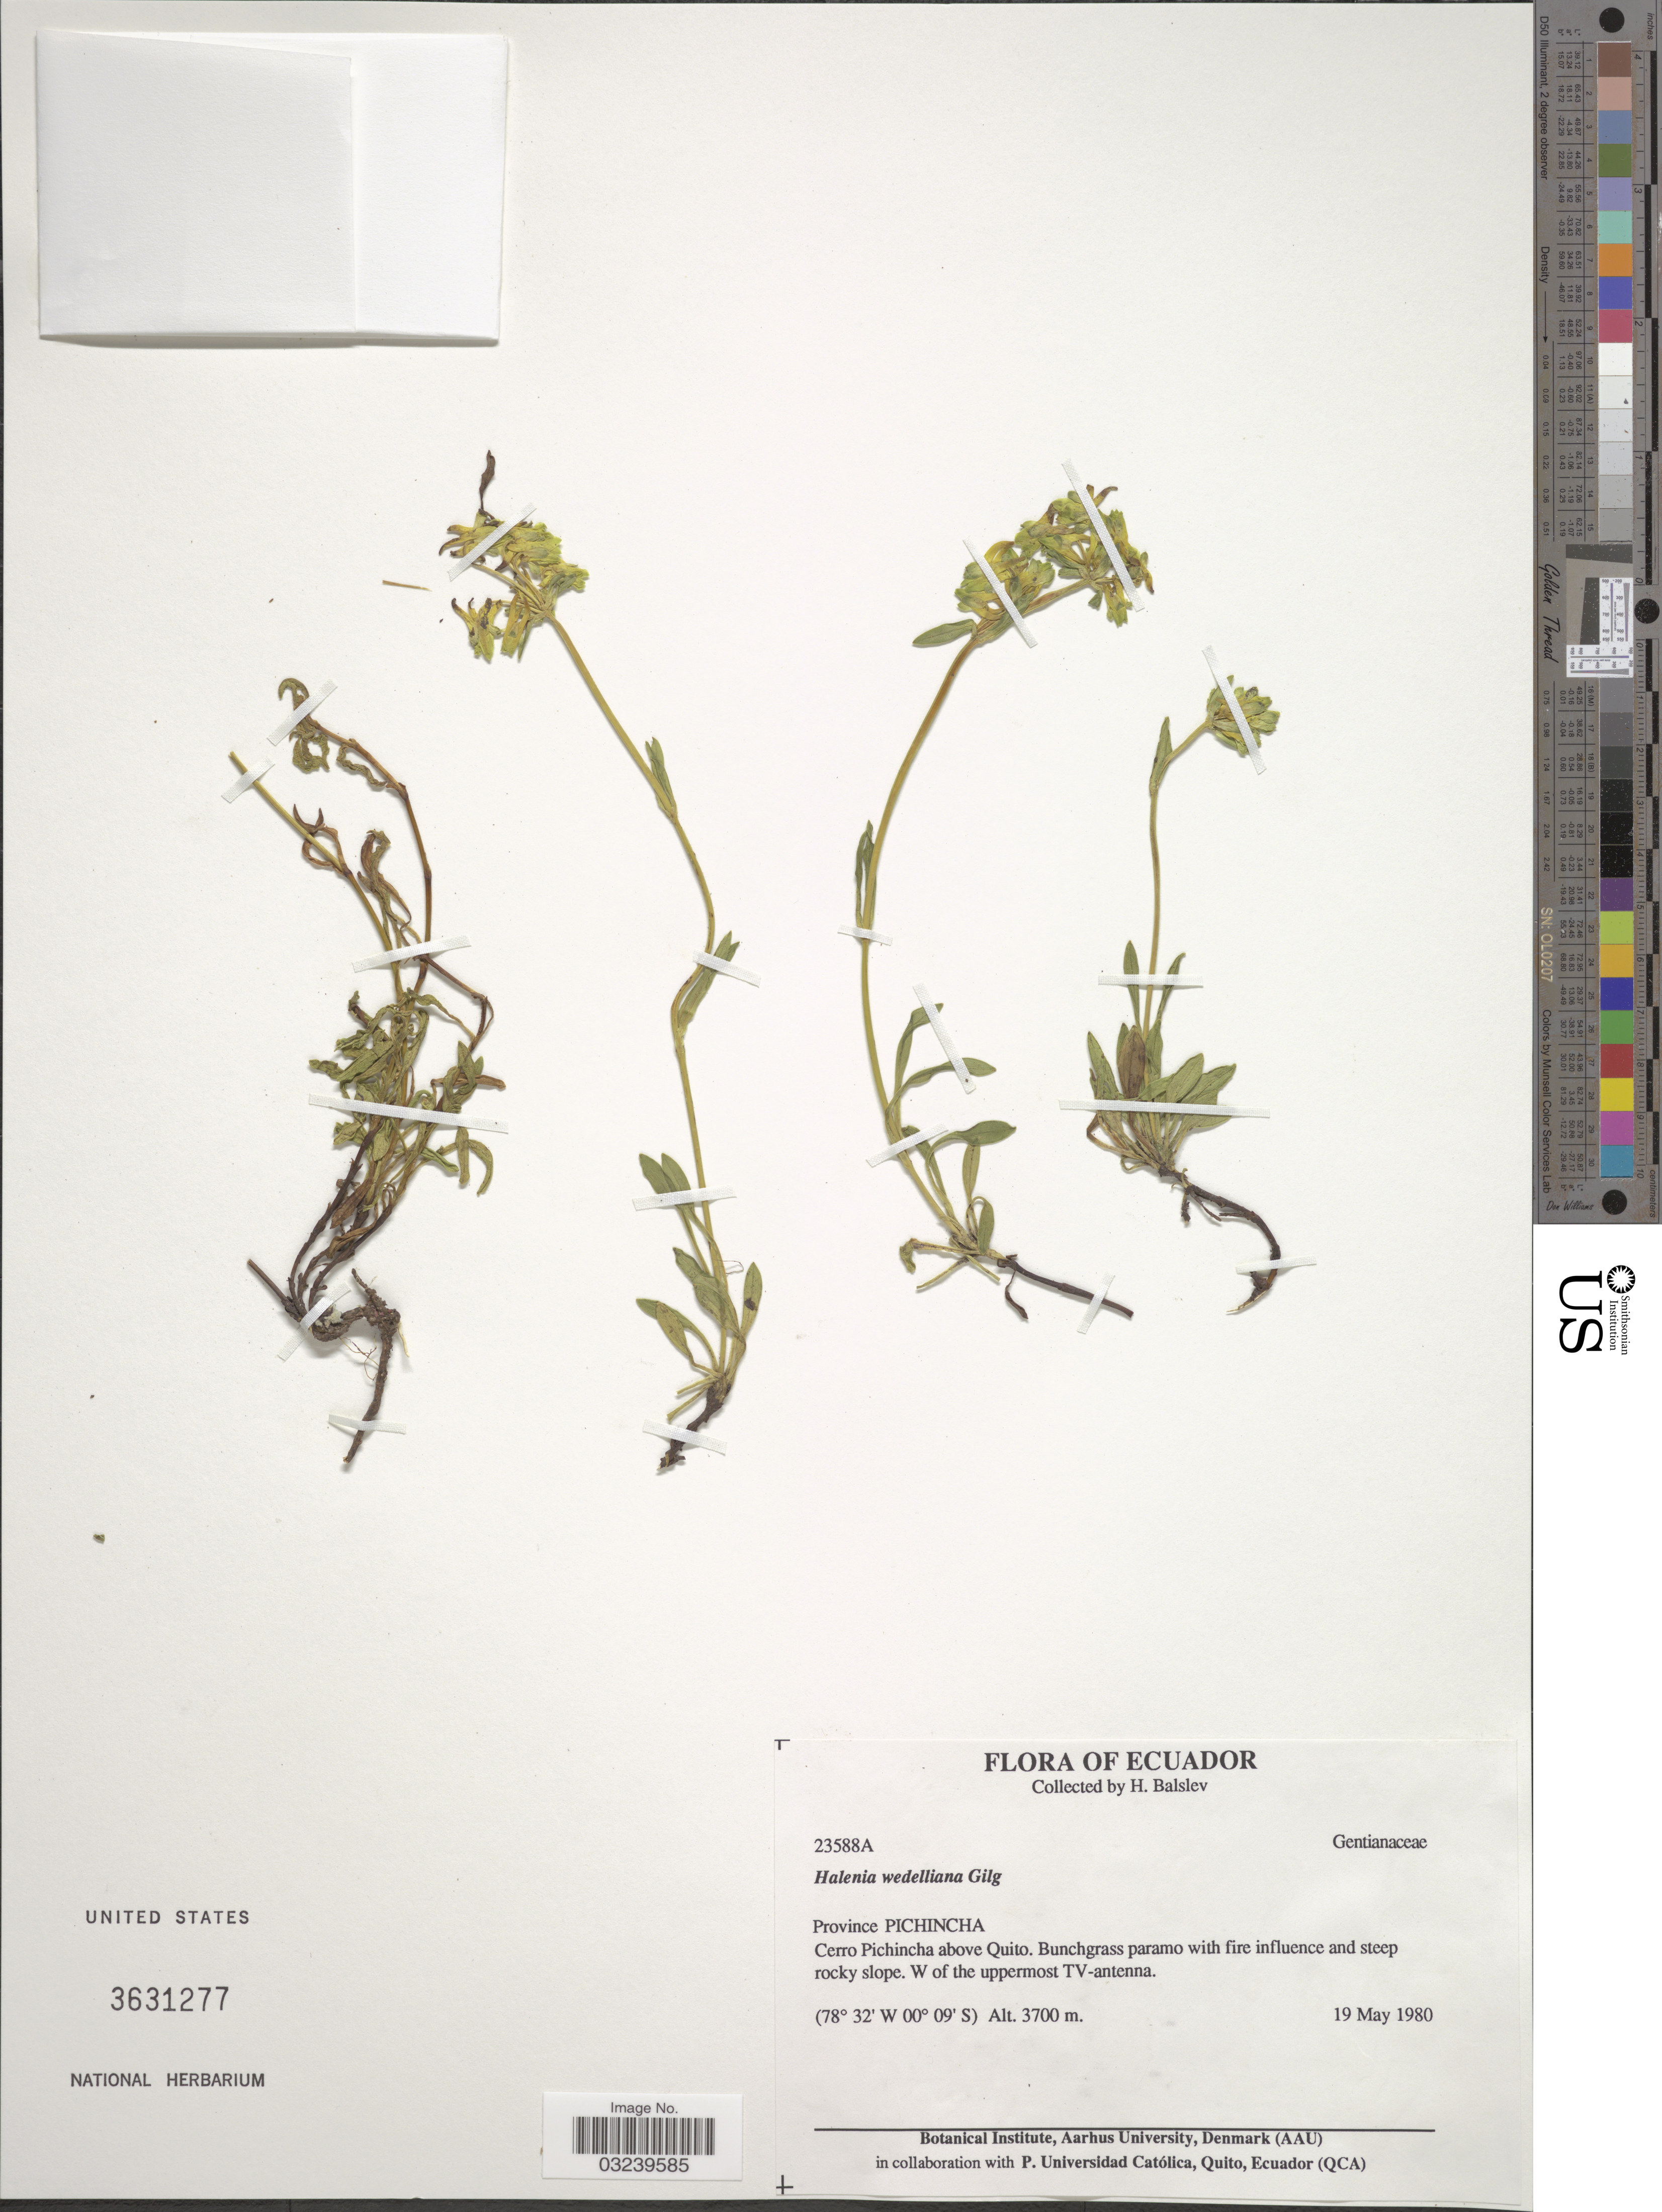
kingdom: Plantae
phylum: Tracheophyta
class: Magnoliopsida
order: Gentianales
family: Gentianaceae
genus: Halenia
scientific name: Halenia weddelliana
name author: Gilg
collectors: H. Balslev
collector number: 23588A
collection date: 1980-05-19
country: Ecuador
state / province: Pichincha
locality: Cerro Pichincha above Quito, Bunchgrass paramo with fire influence and steep rocky slope, W of the uppermost TV-antenna.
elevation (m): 3700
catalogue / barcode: US 3631277